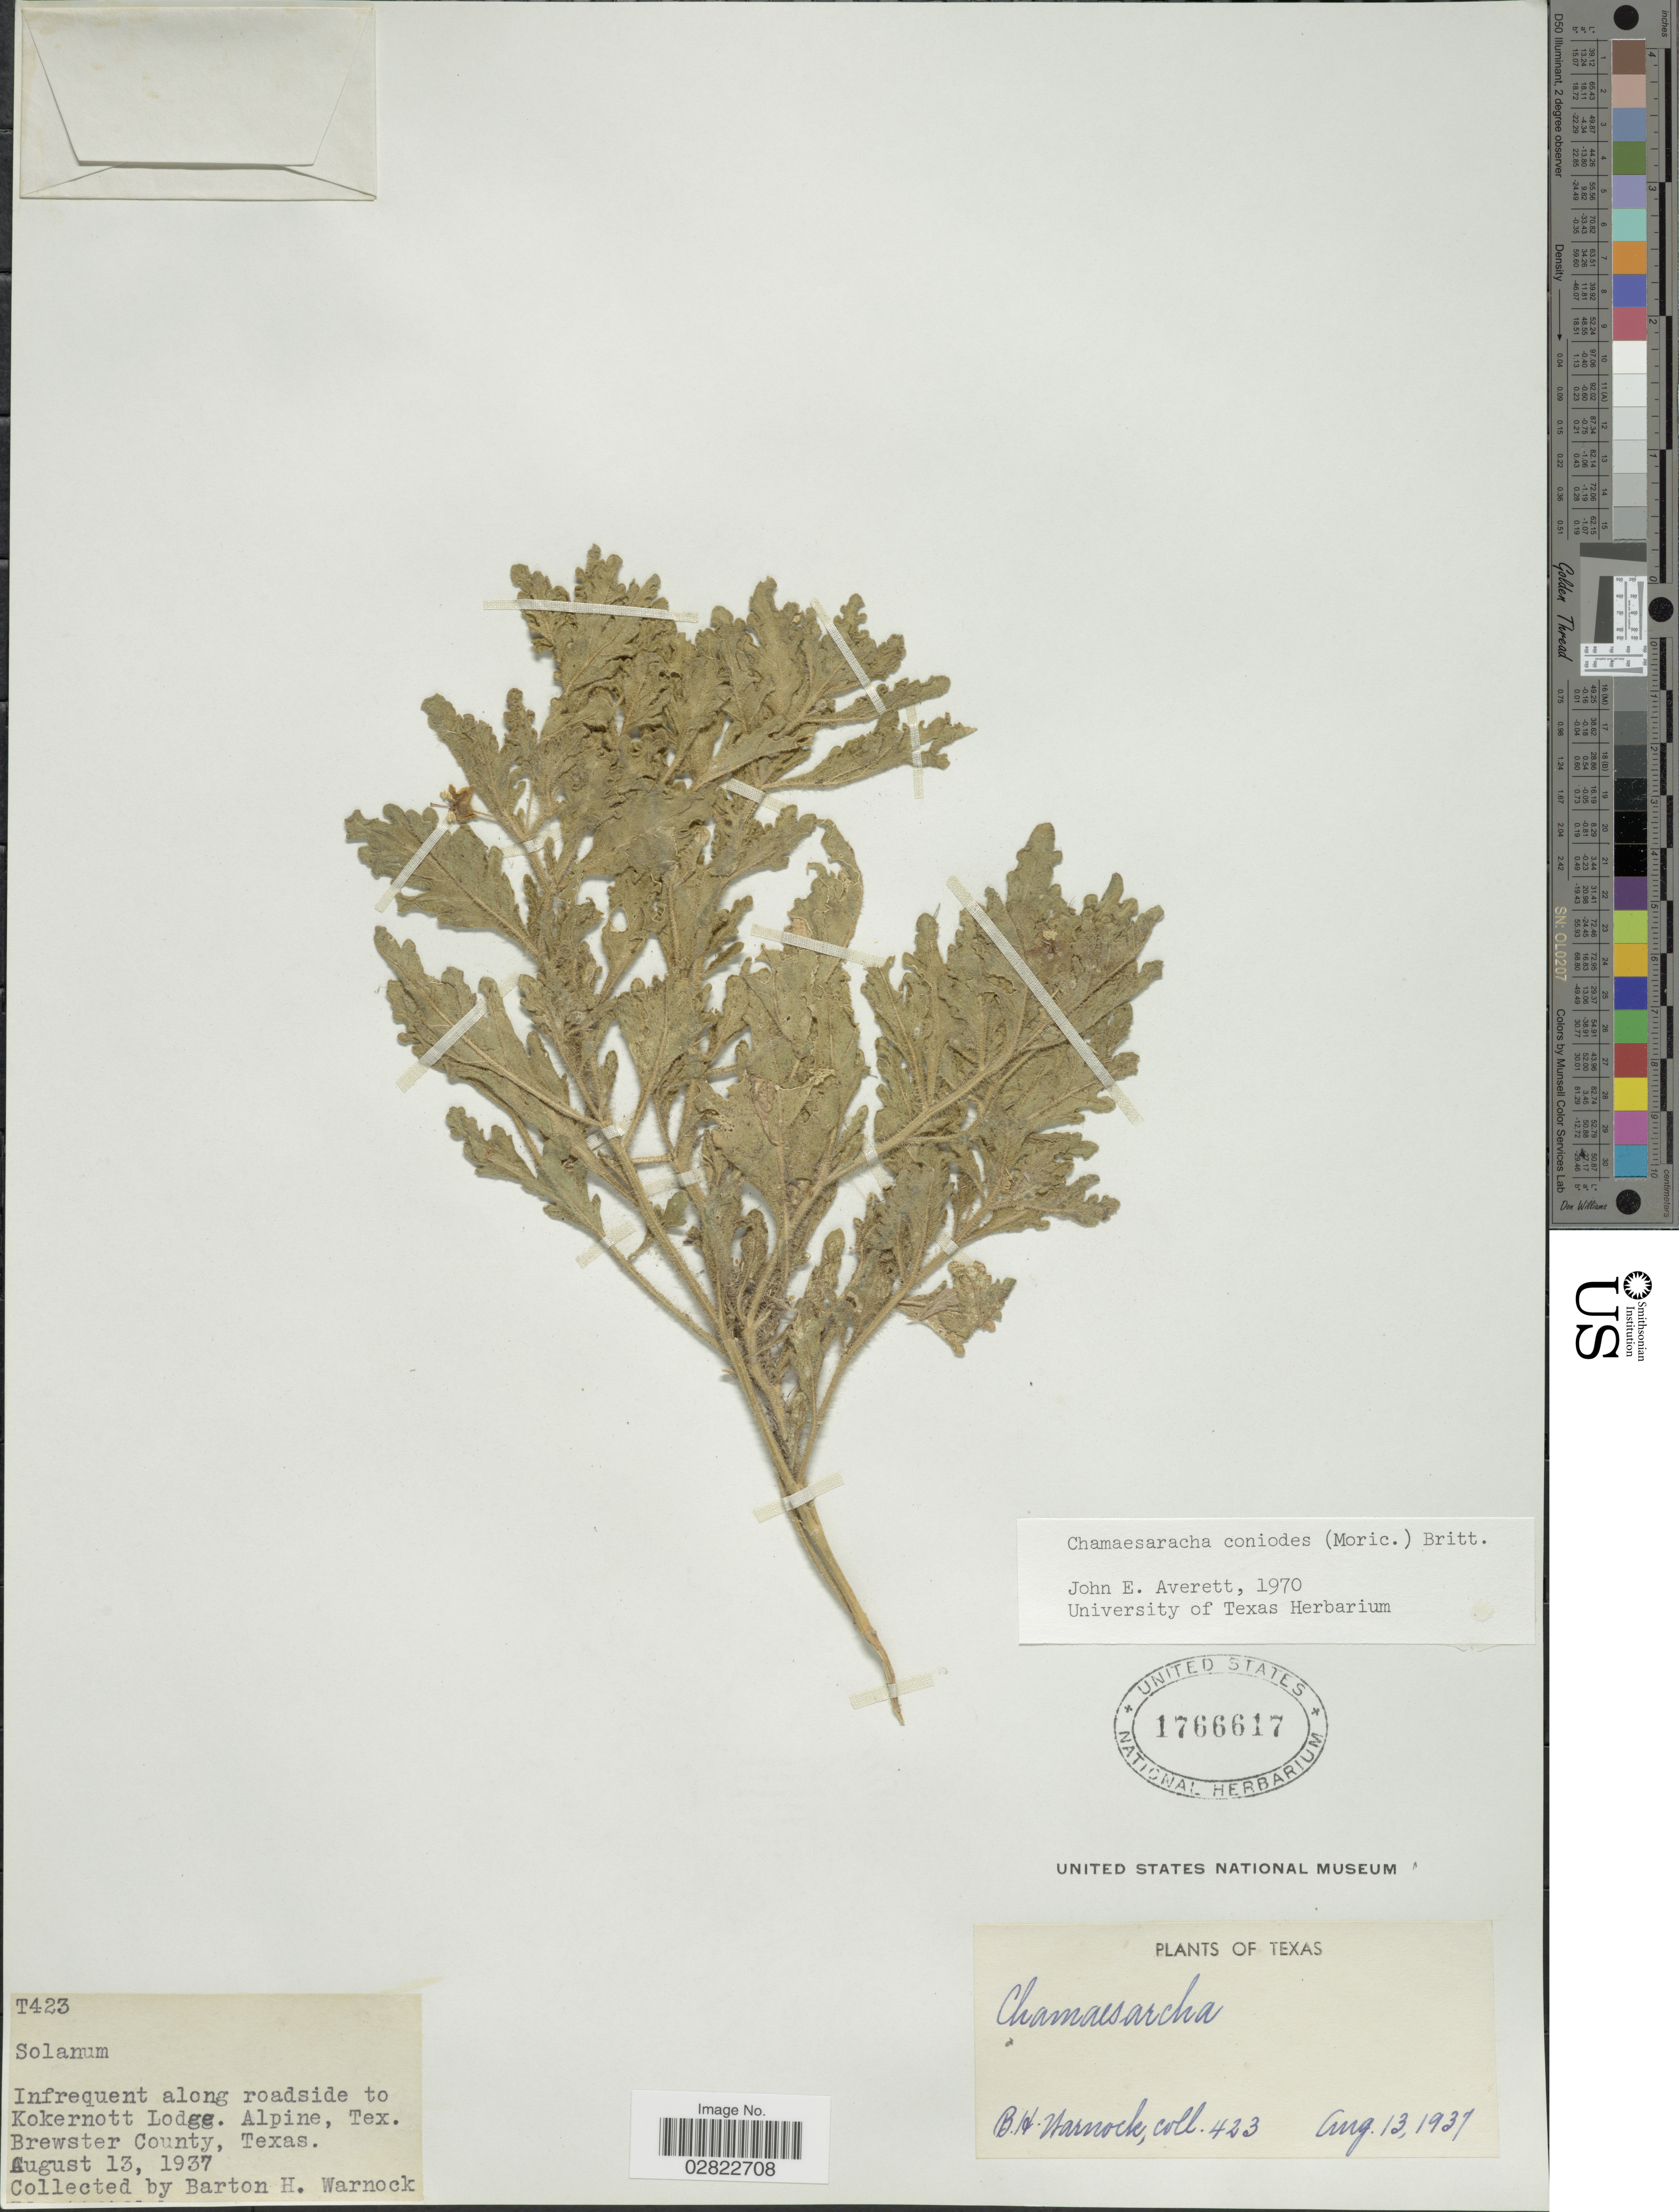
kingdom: Plantae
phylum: Tracheophyta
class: Magnoliopsida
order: Solanales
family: Solanaceae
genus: Chamaesaracha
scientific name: Chamaesaracha coniodes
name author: (Moric. ex Dunal) Britton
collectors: B. H. Warnock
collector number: T423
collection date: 1931-08-13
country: United States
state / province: Texas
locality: Infrequent along roadside to Kokernott Lodge, Alpine, Tex. Brewster County.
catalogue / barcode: US 1766617